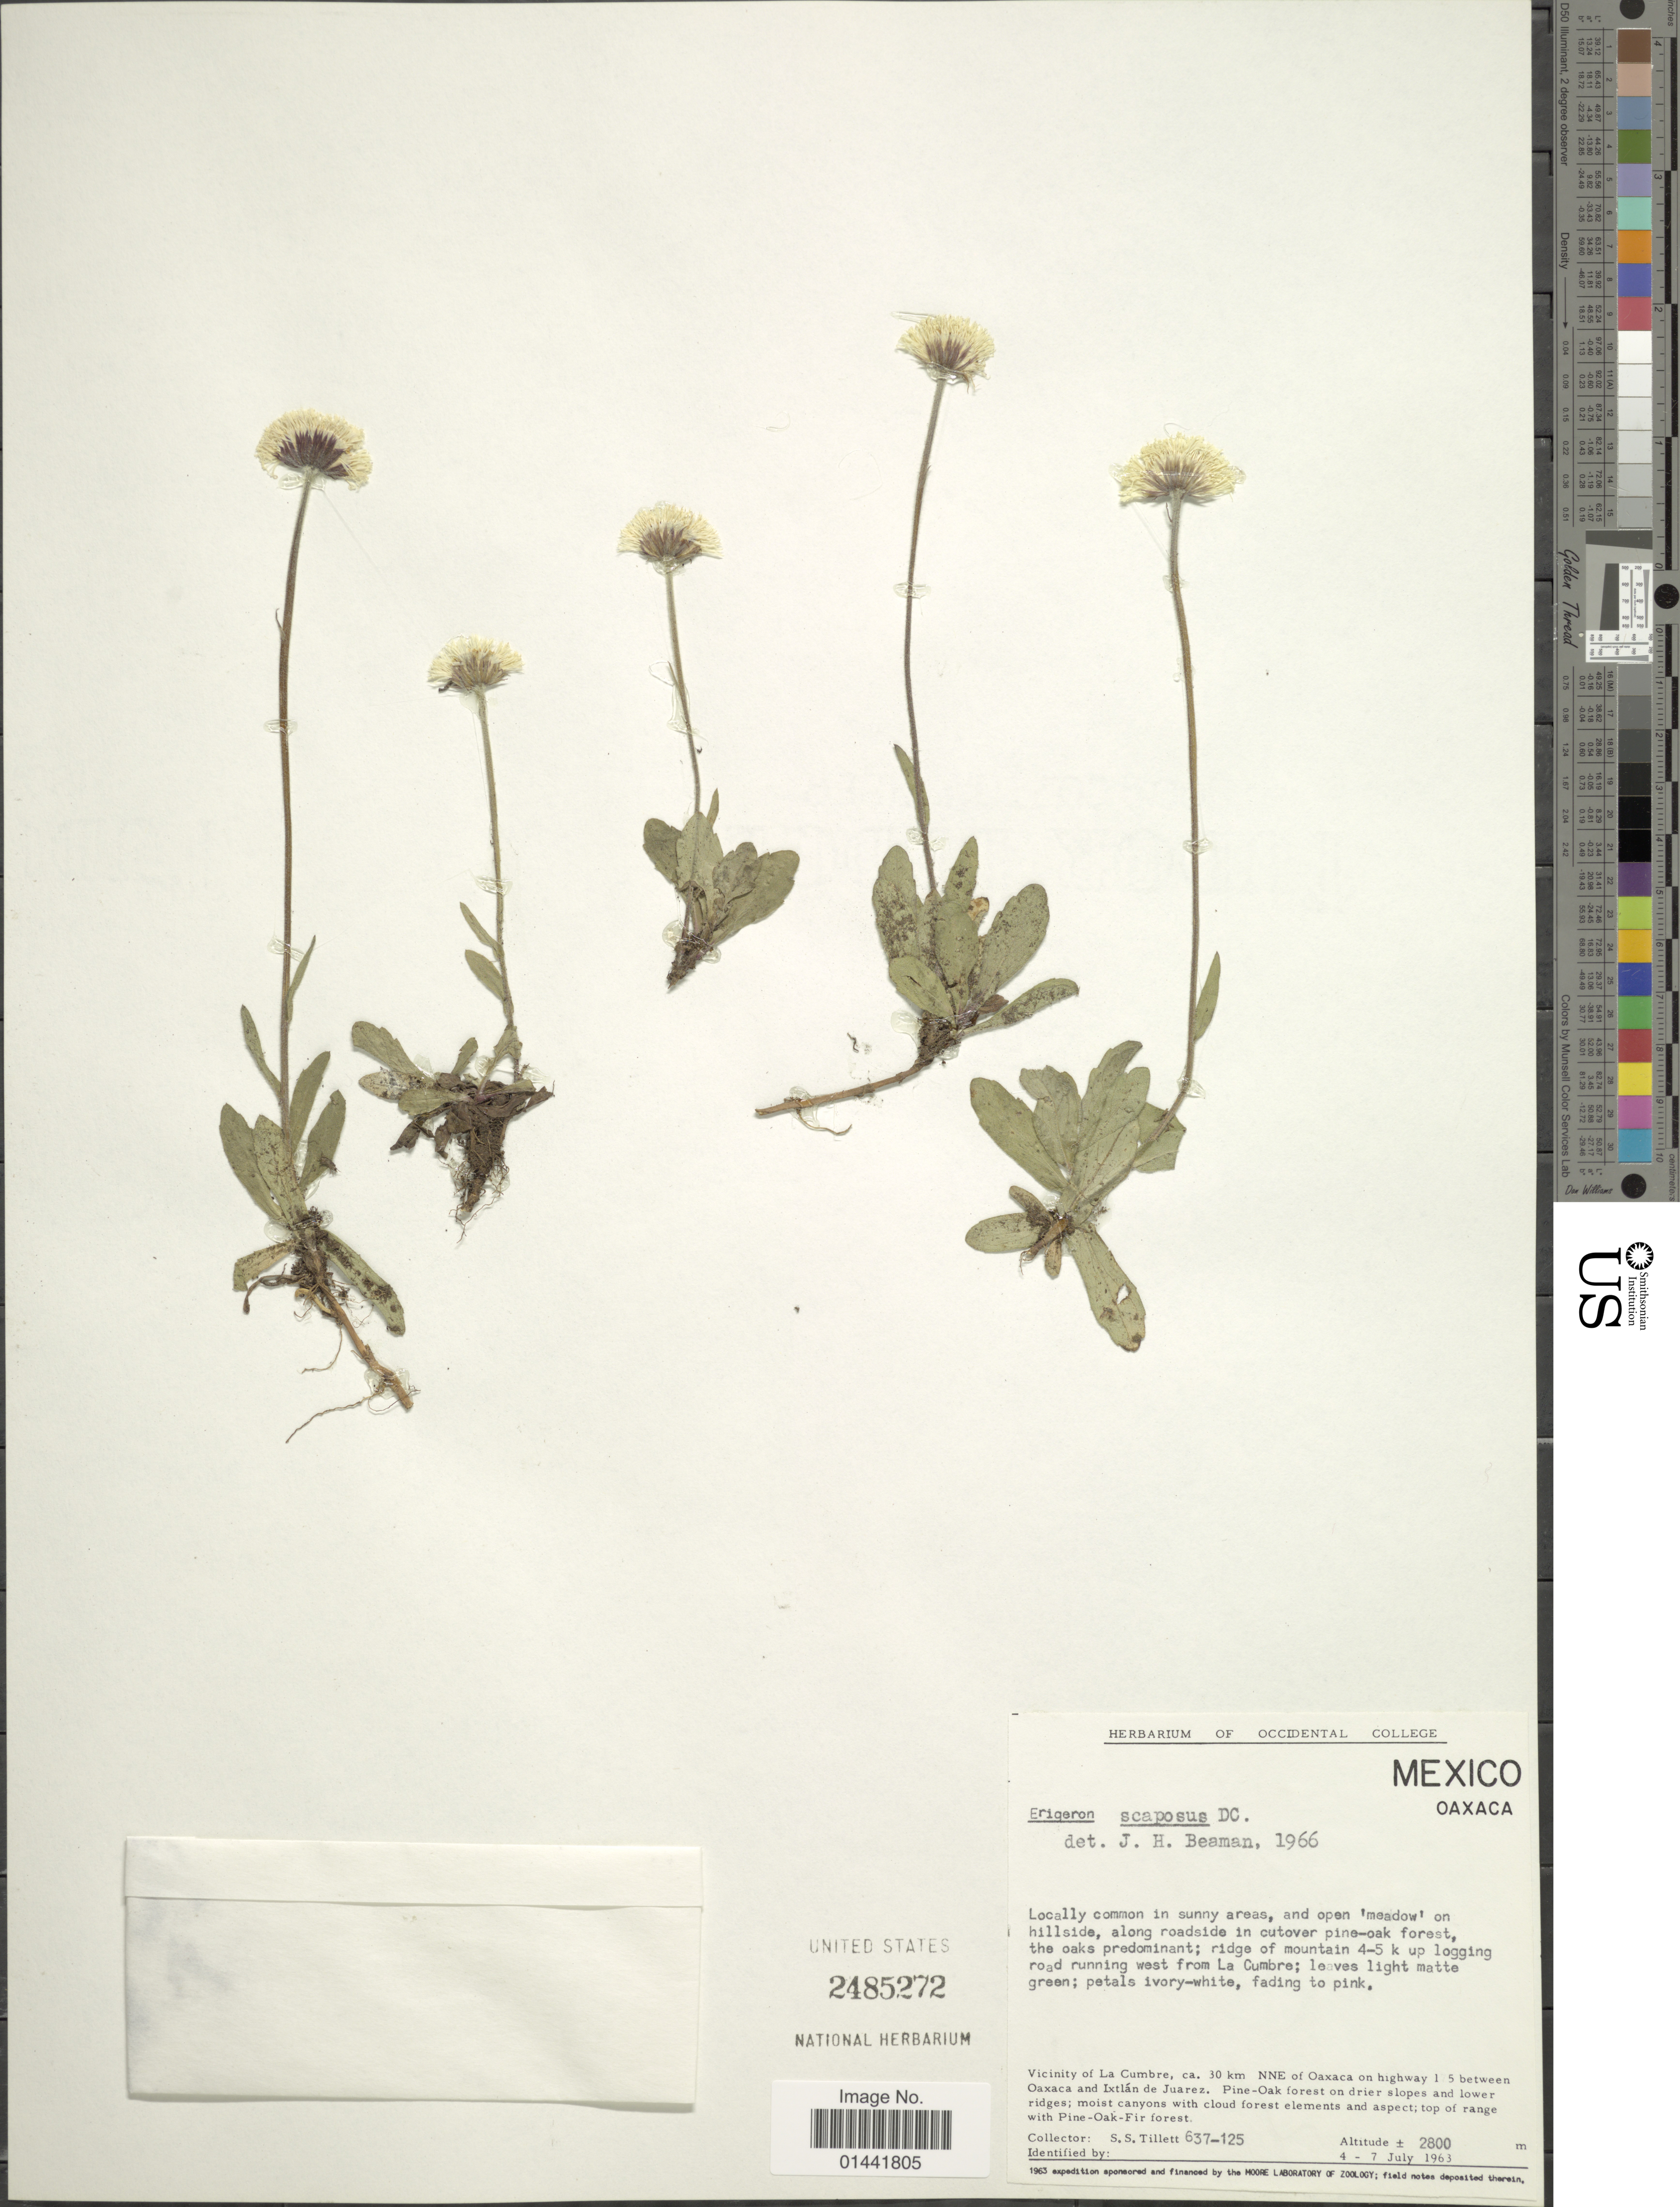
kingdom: Plantae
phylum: Tracheophyta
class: Magnoliopsida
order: Asterales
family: Asteraceae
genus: Erigeron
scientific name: Erigeron scaposus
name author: DC.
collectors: S. S. Tillett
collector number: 637-125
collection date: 1963-07-04/1963-07-07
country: Mexico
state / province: Oaxaca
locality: Locally common in sunny areas, and open 'meadow' on hillside, along roadside in cutover pine-oak forest, the oaks predominant; ridge of mountain 4-5 k up logging road running west from La Cumbre, vicinity of La Cumbre, ca. 30 km NNE of Oaxaca on highway 1 5 vetween Oxaca and Ixtlán de Juarez, Pine-Oak forest on drier slopes and lower ridges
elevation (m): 2800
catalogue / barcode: US 2485272